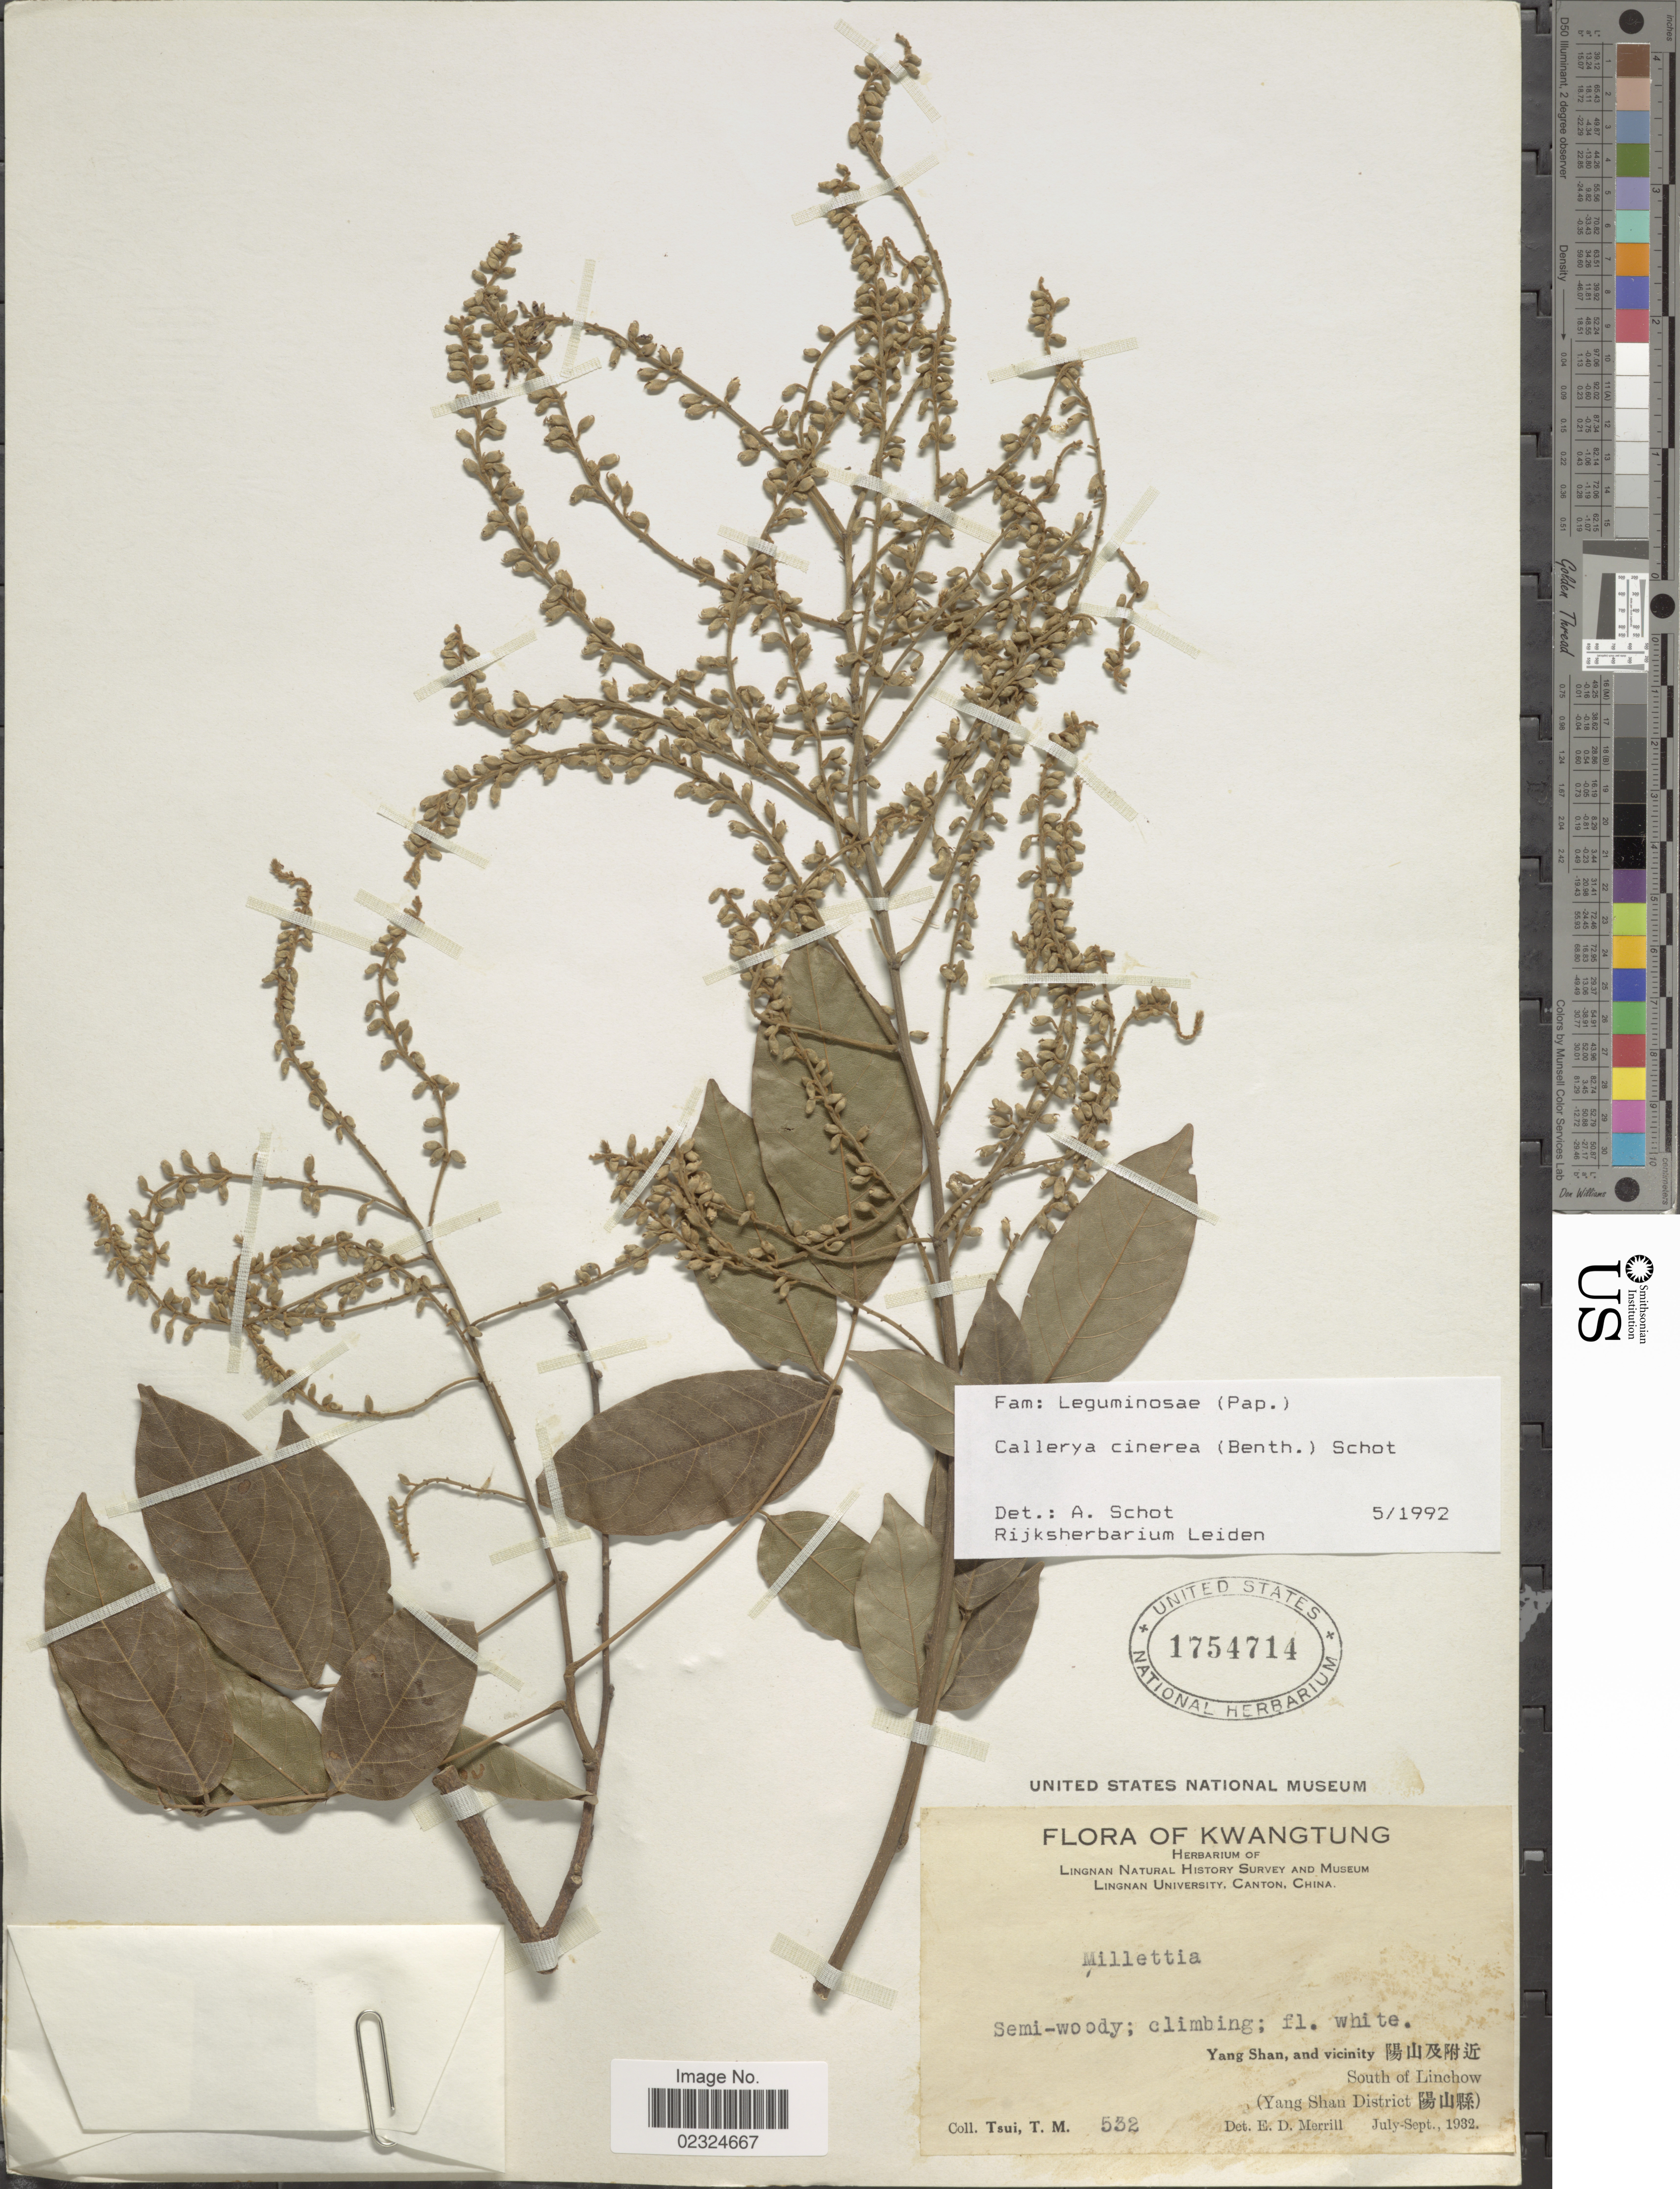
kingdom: Plantae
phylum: Tracheophyta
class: Magnoliopsida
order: Fabales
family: Fabaceae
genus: Callerya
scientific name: Callerya cinerea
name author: (Benth.) Schot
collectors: T. Tsui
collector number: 532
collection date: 1932-07/1932-09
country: China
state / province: Guangdong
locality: Kwangtung, Yang Shan and vicinity South of Linchow (Yang Shan District)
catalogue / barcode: US 1754714